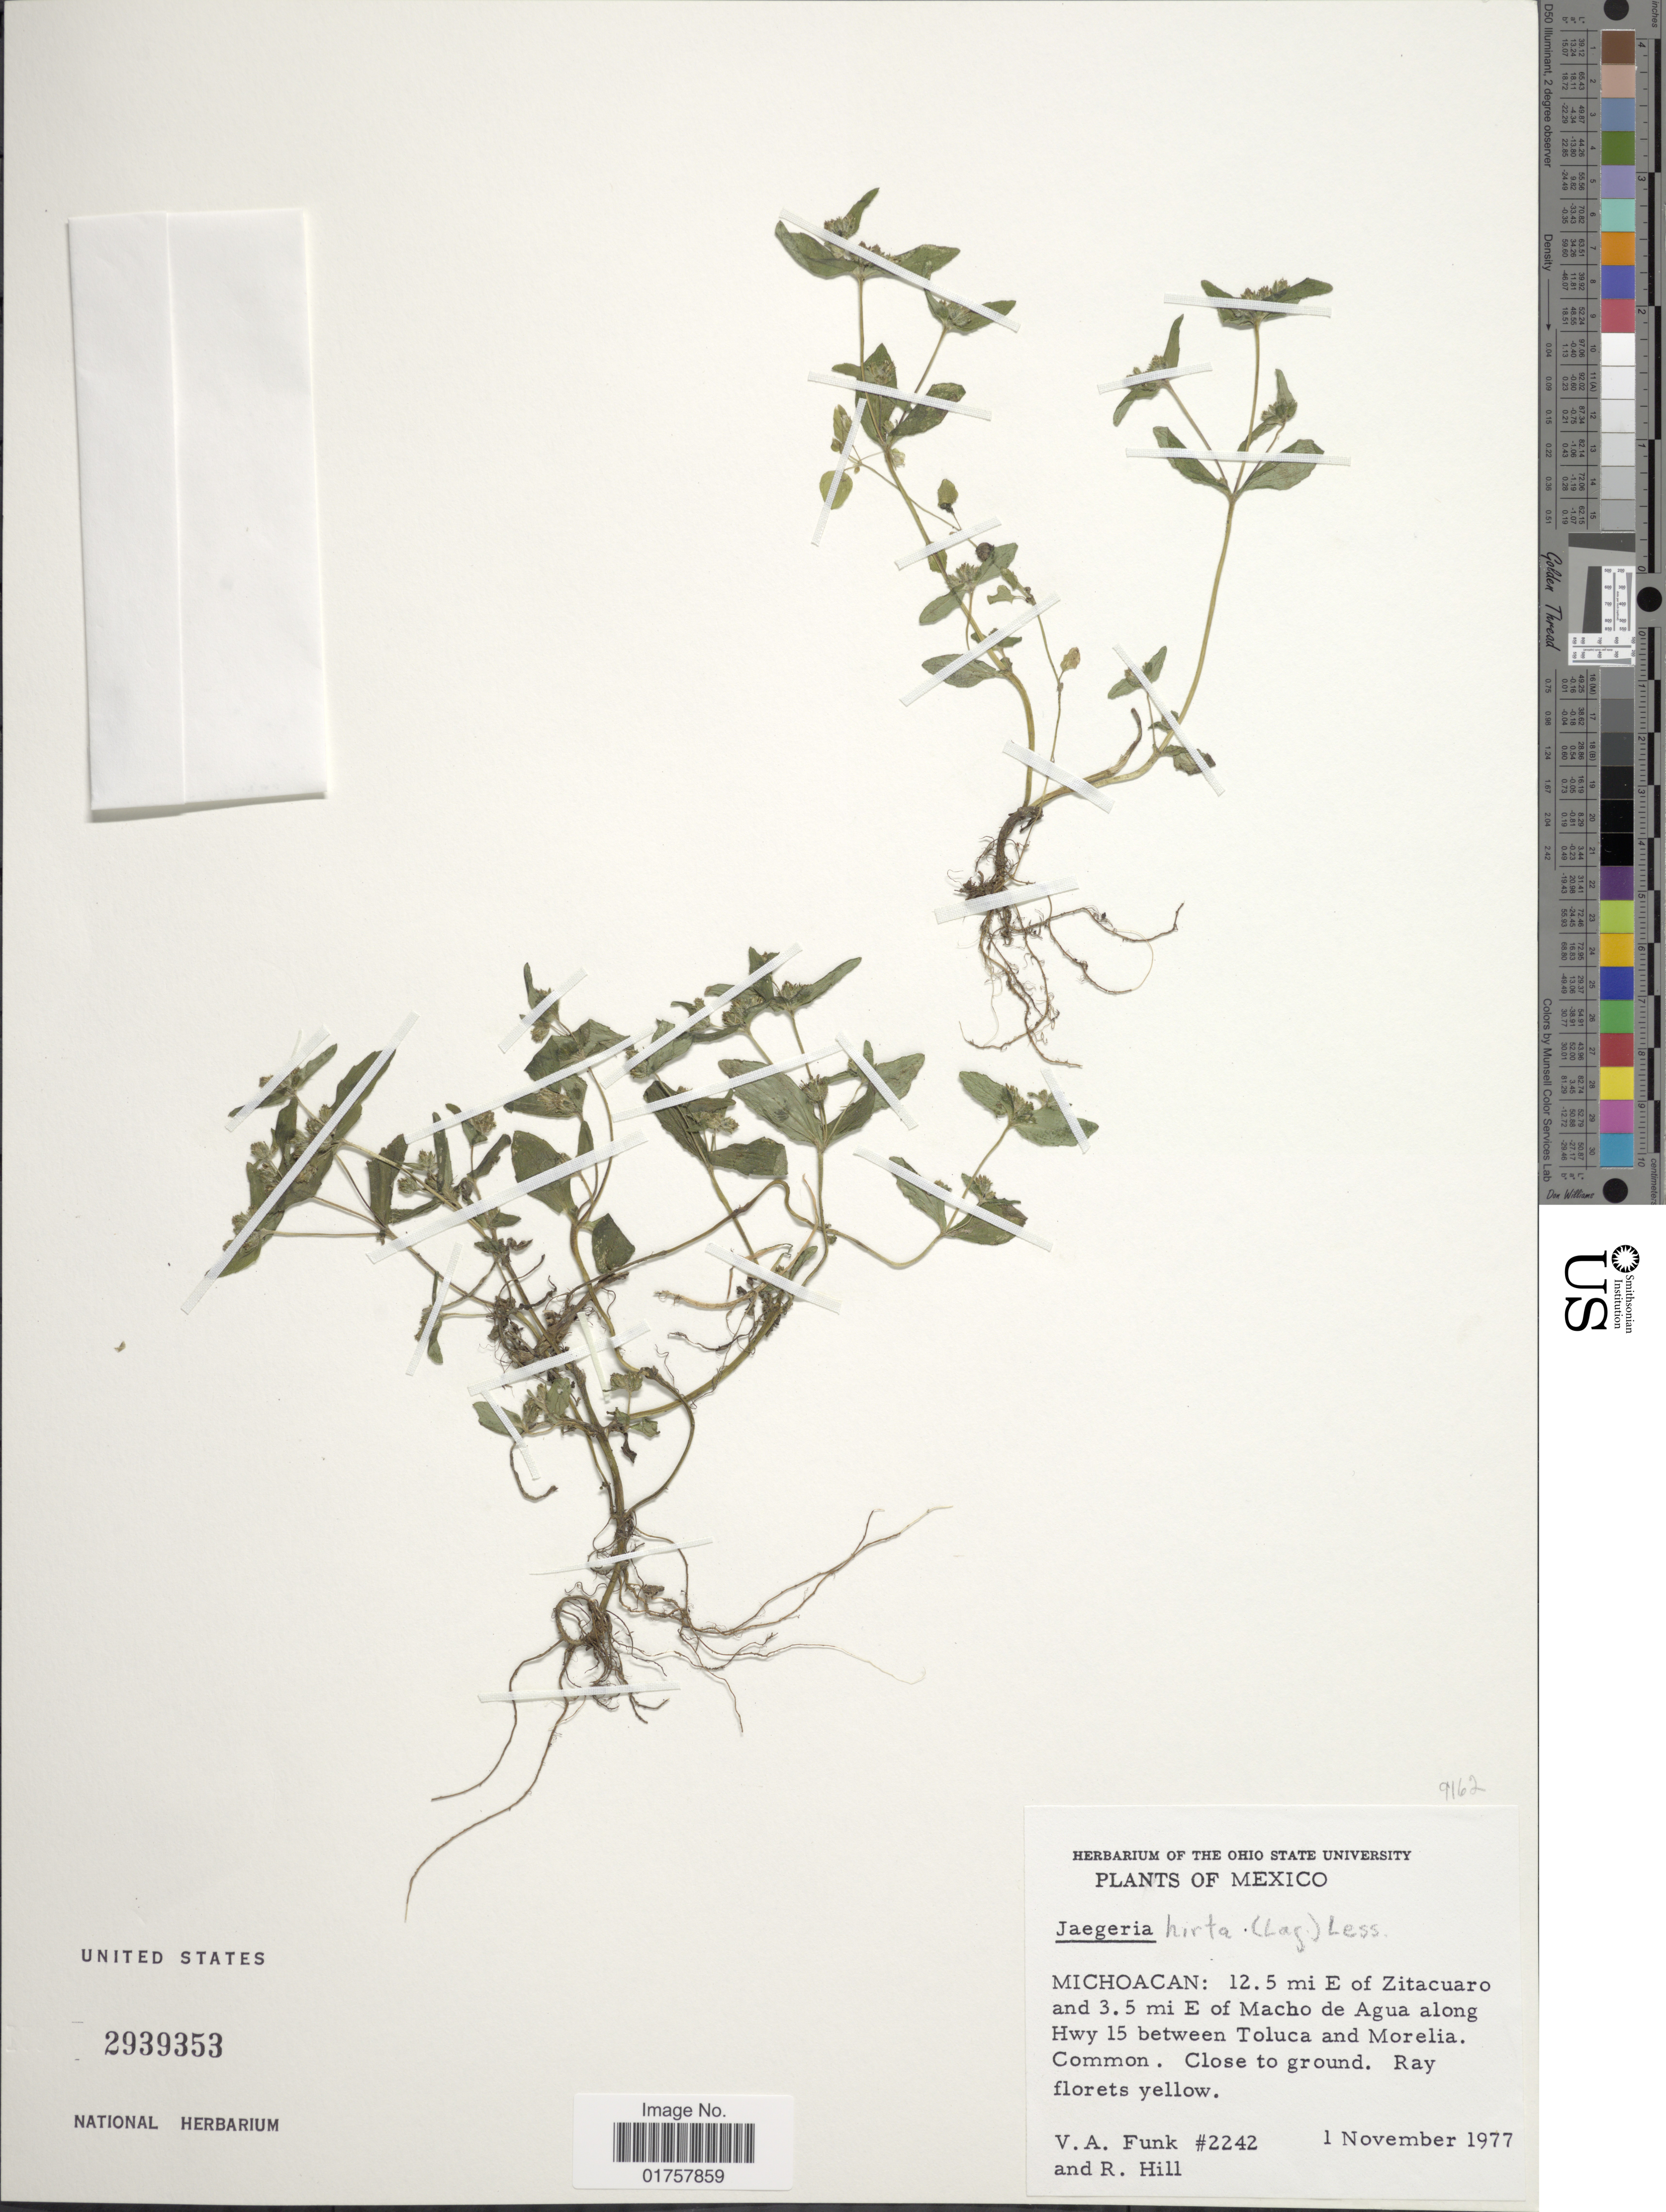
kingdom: Plantae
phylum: Tracheophyta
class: Magnoliopsida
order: Asterales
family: Asteraceae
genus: Jaegeria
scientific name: Jaegeria hirta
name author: (Lag.) Less.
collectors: V. Funk & R. Hill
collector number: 2242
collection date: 1977-11-01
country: Mexico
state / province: Michoacán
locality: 12.5 mi E of Zitacuaro and 3.5 mi E of Macho de Agua along Hwy 15 between Toluca and Morelia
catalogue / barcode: US 2939353